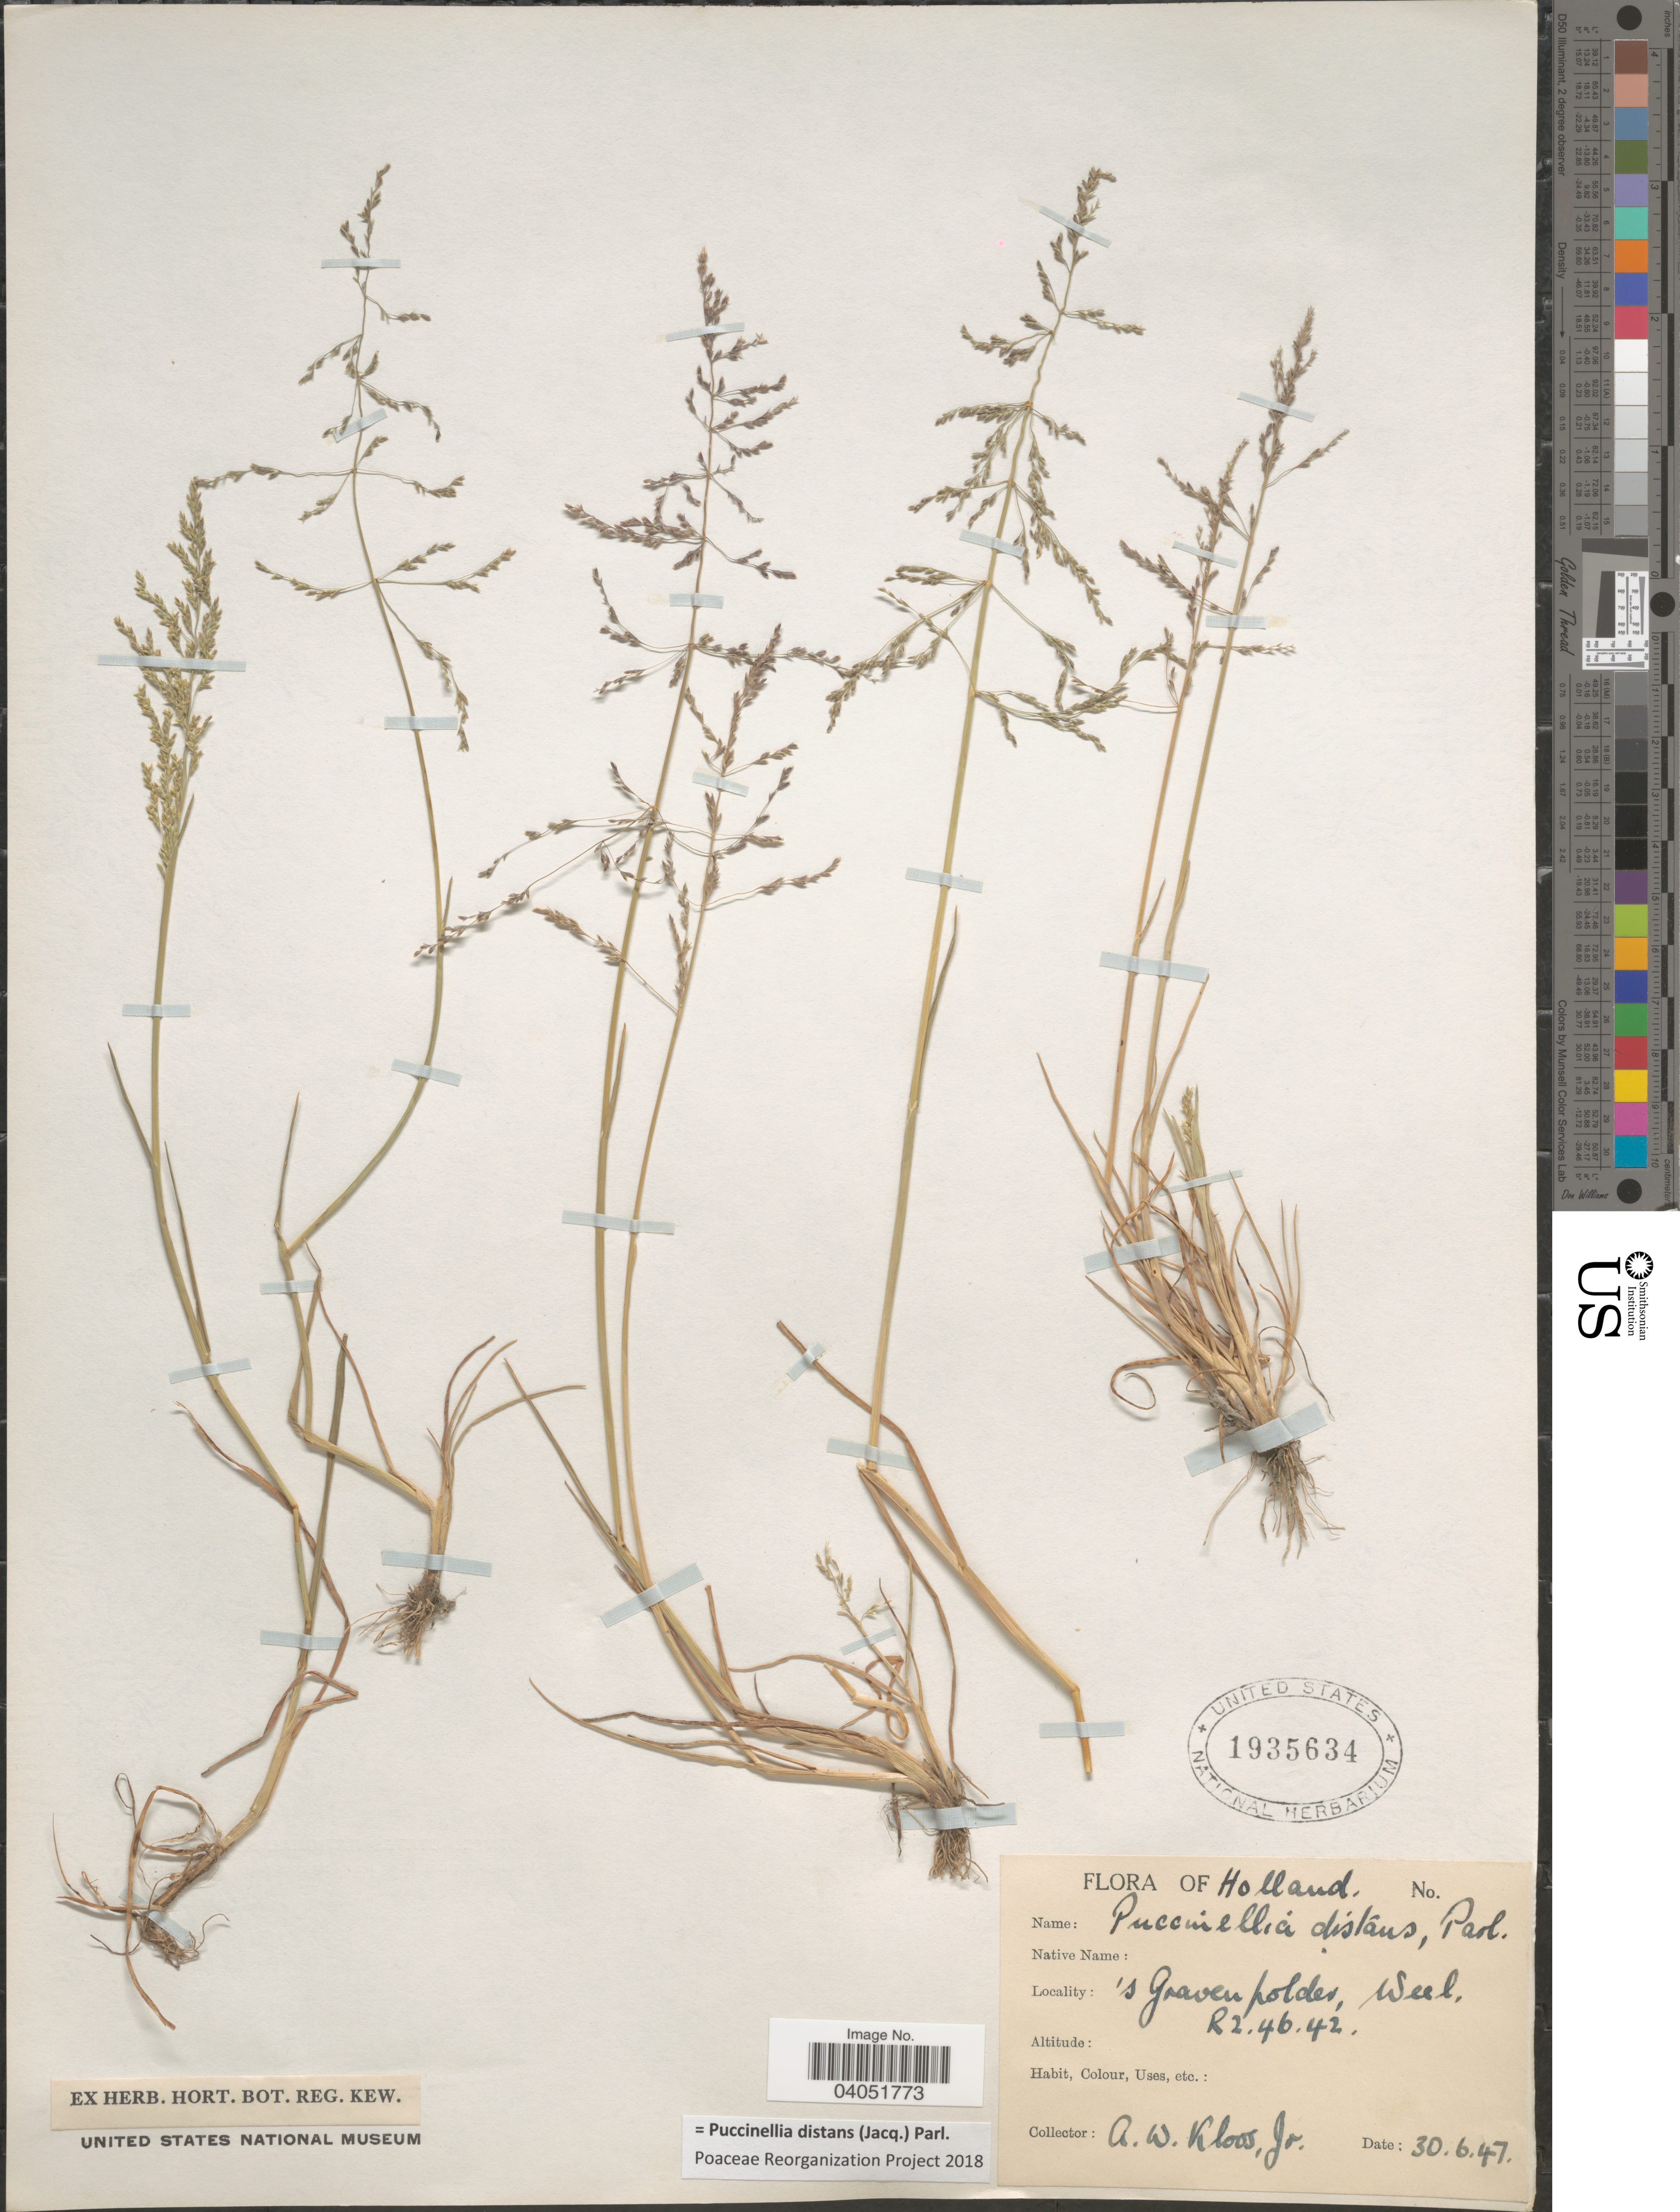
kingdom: Plantae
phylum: Tracheophyta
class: Liliopsida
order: Poales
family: Poaceae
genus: Puccinellia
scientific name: Puccinellia distans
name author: (Jacq.) Parl.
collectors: A. W. Kloos, Jr.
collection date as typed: Transcribed d/m/y: 30/6/47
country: Netherlands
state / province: Zeeland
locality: Holland. S'Gravenpolder, Zeel. R2.46.42.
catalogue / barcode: US 1935634